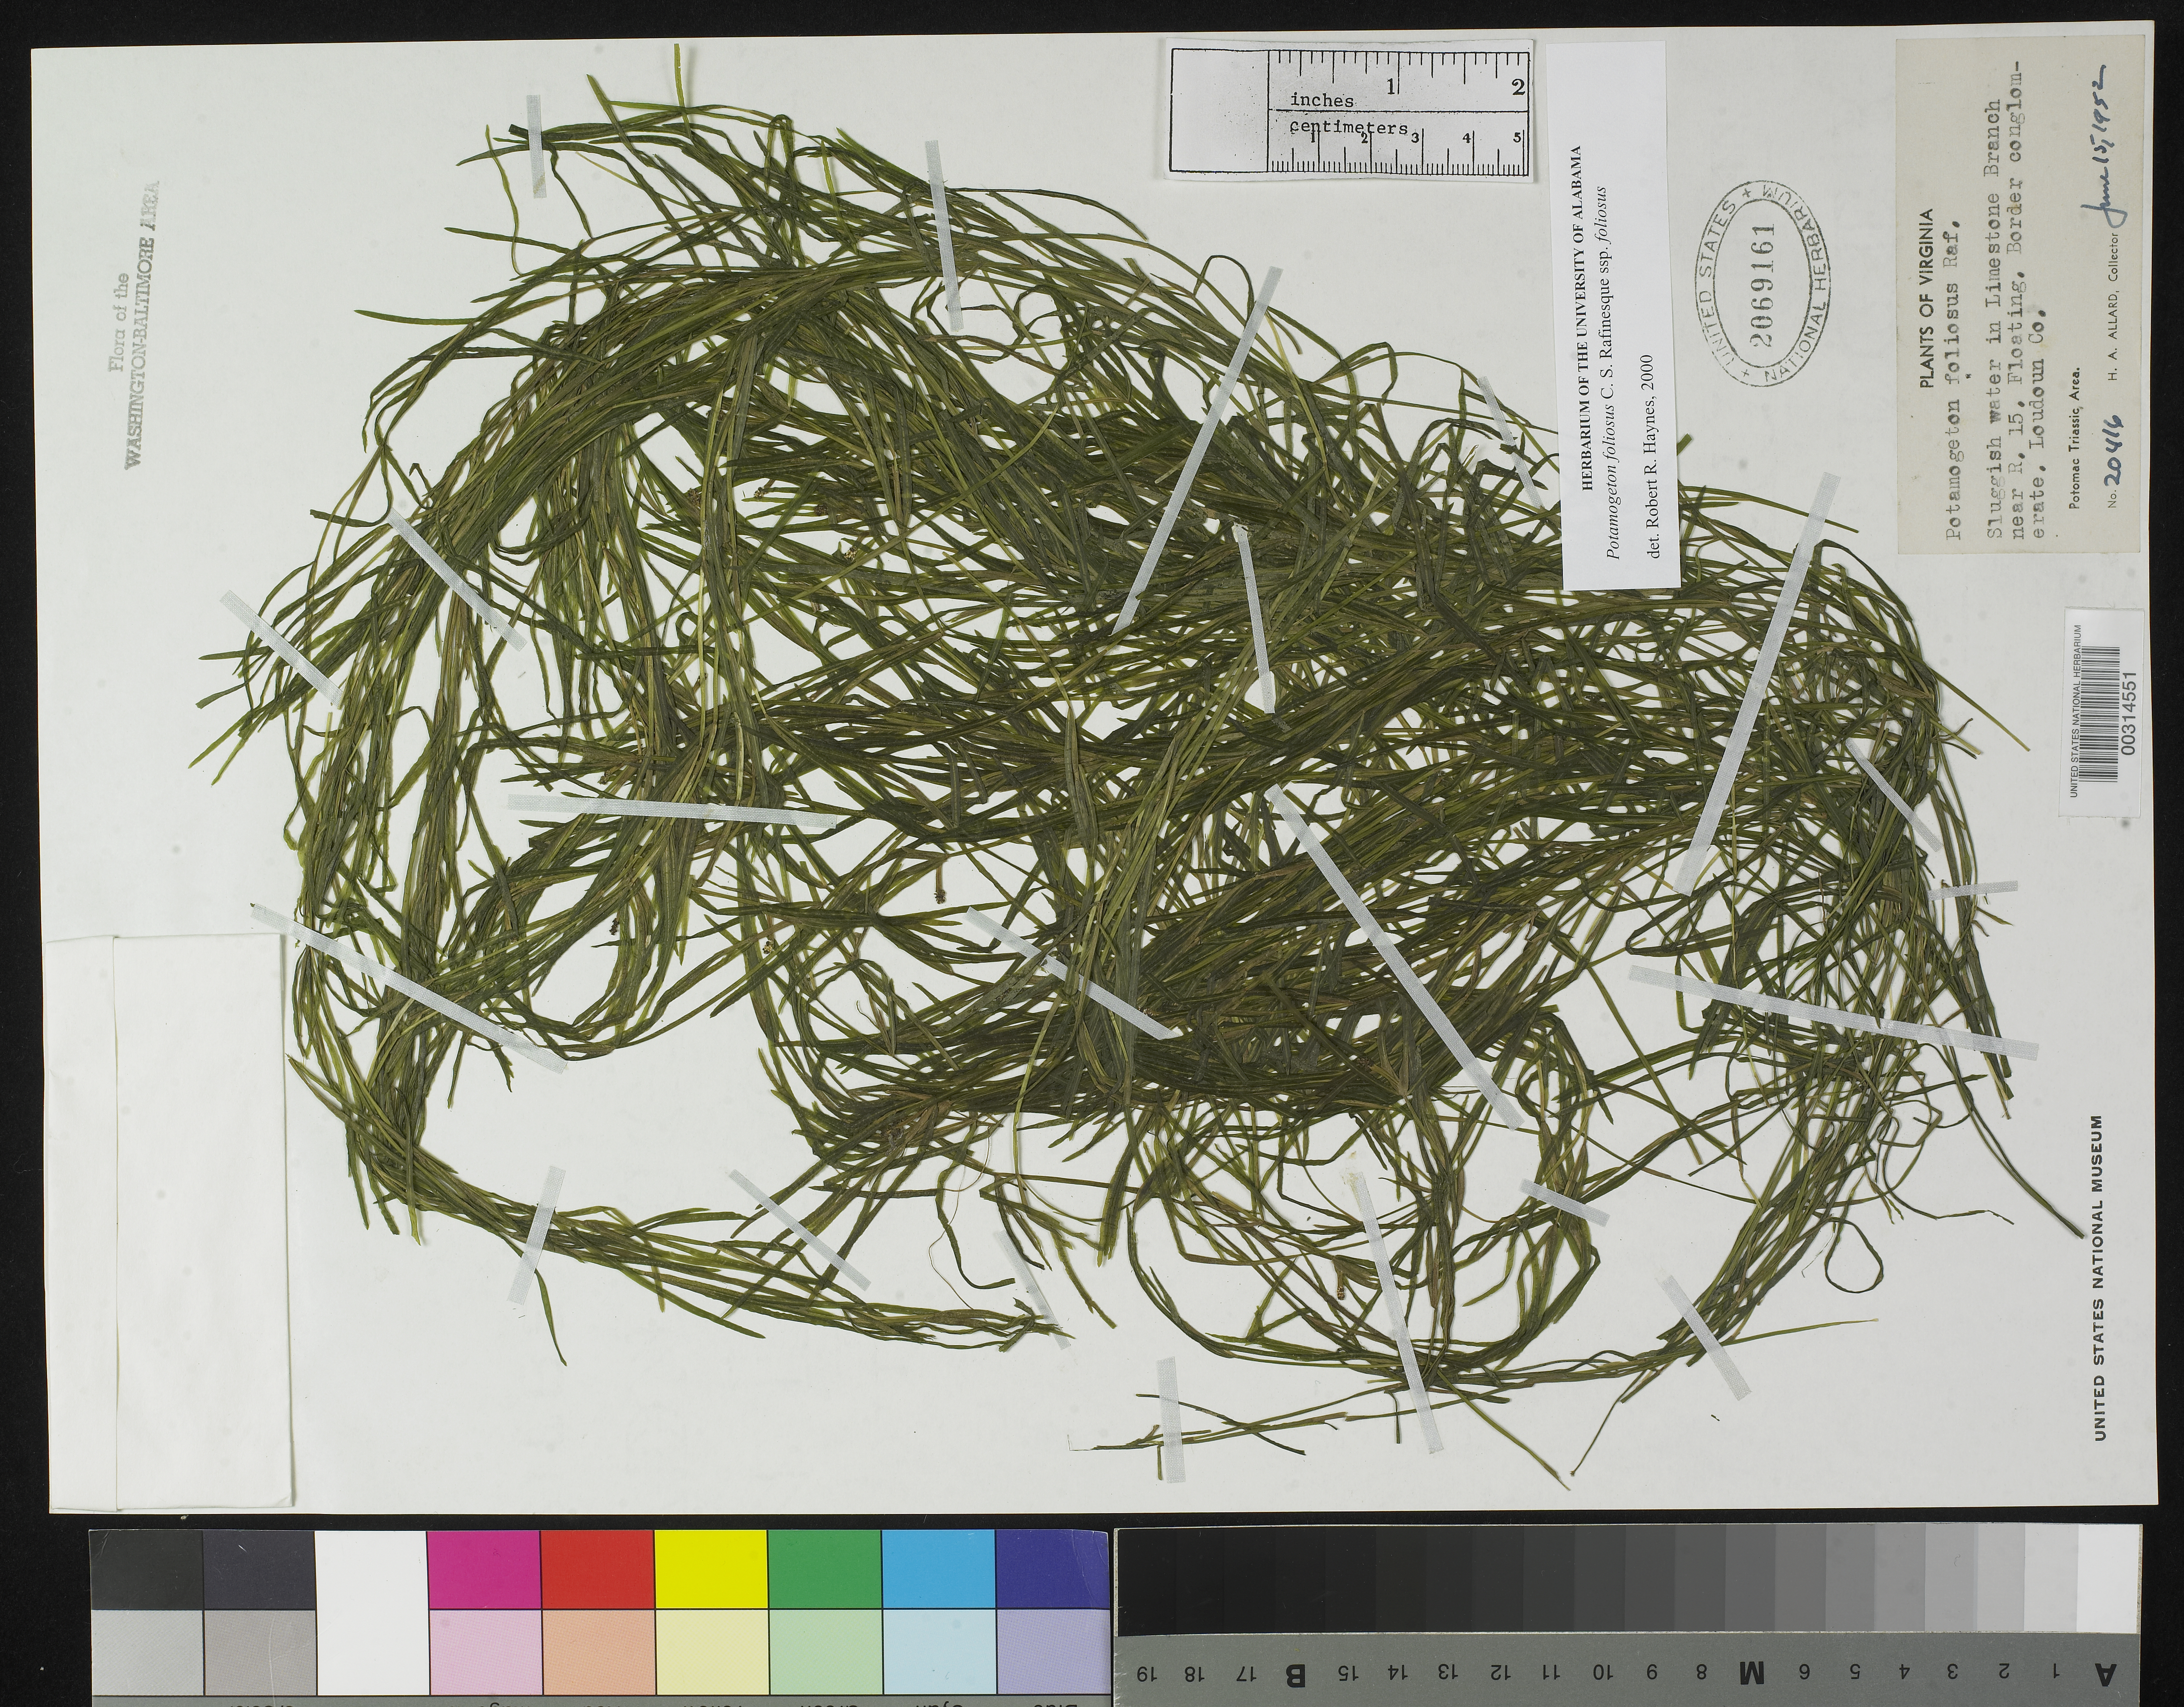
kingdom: Plantae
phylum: Tracheophyta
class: Liliopsida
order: Alismatales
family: Potamogetonaceae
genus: Potamogeton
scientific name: Potamogeton foliosus subsp. foliosus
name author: Raf.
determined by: Haynes, R. R.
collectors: H. A. Allard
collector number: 20416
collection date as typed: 15 Jun 1952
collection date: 1952-06-15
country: United States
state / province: Virginia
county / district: Loudoun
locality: Limestone Branch near Route 15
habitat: Sluggish water in limestone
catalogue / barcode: US 2069161